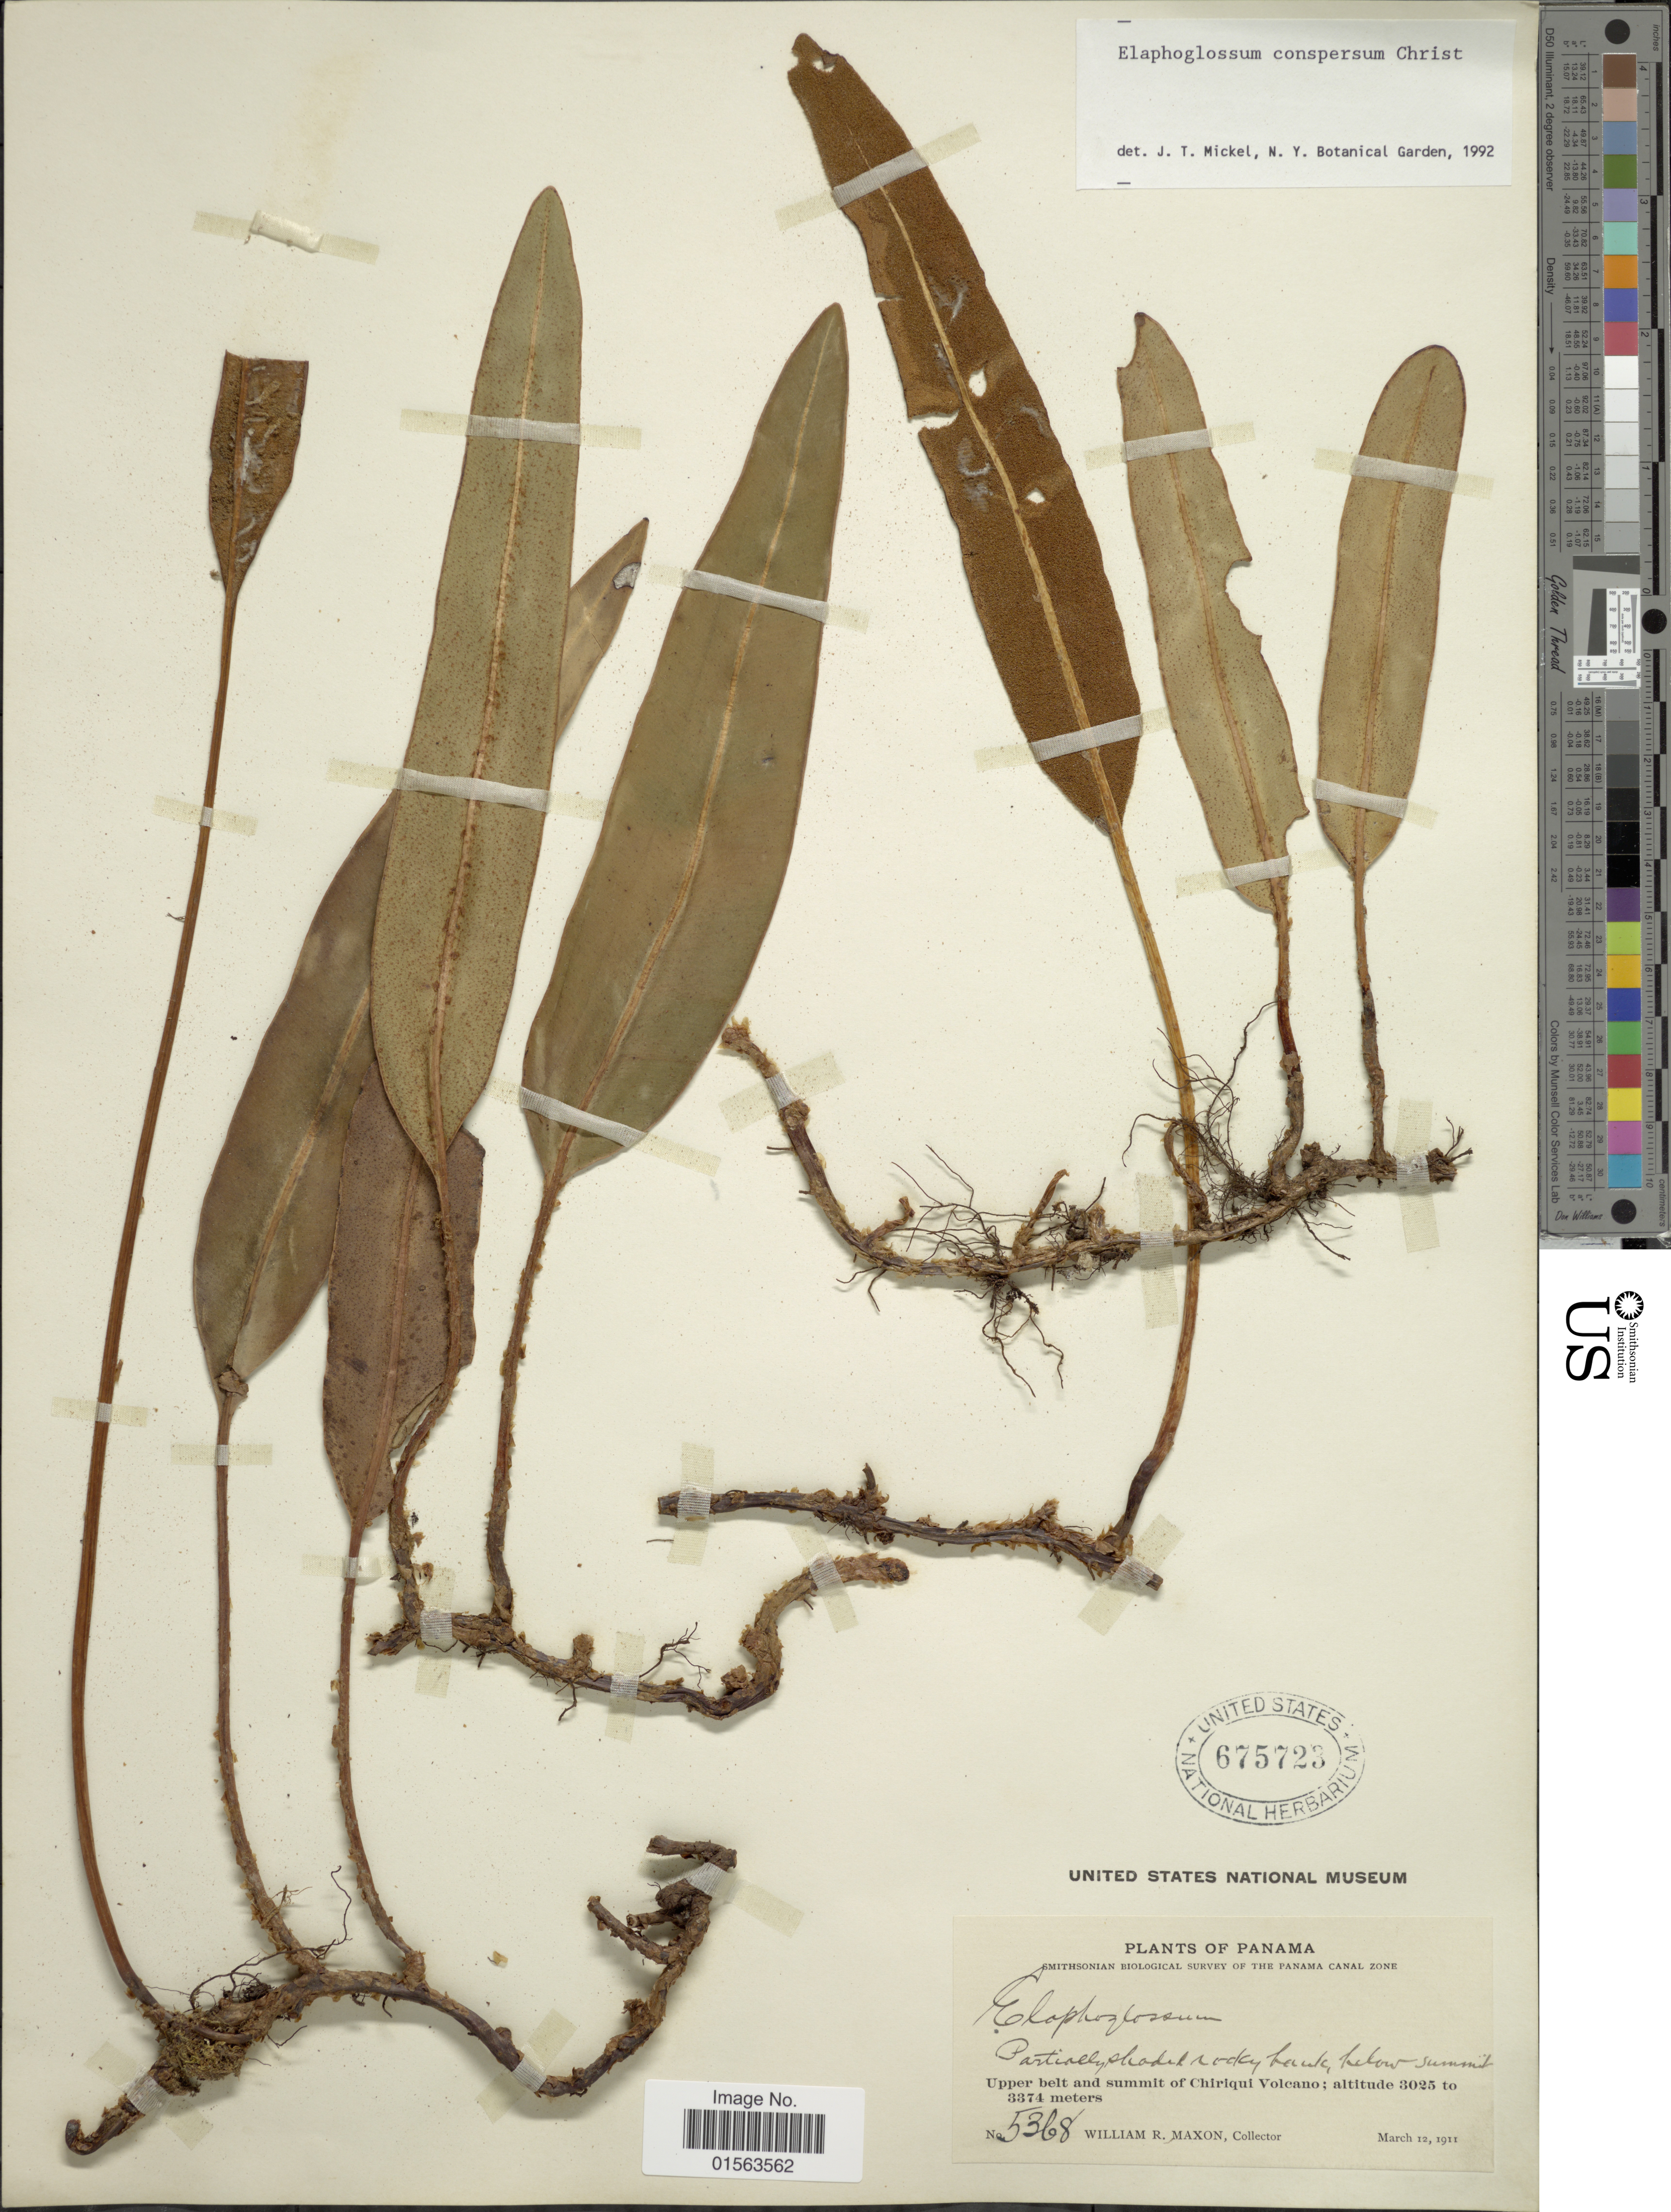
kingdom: Plantae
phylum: Tracheophyta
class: Polypodiopsida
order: Polypodiales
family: Dryopteridaceae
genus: Elaphoglossum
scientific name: Elaphoglossum conspersum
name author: Christ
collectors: W. R. Maxon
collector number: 5368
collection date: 1911-03-12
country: Panama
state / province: Chiriqui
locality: Upper belt and summit of Chiriqui Volcano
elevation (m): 3025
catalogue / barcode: US 675723